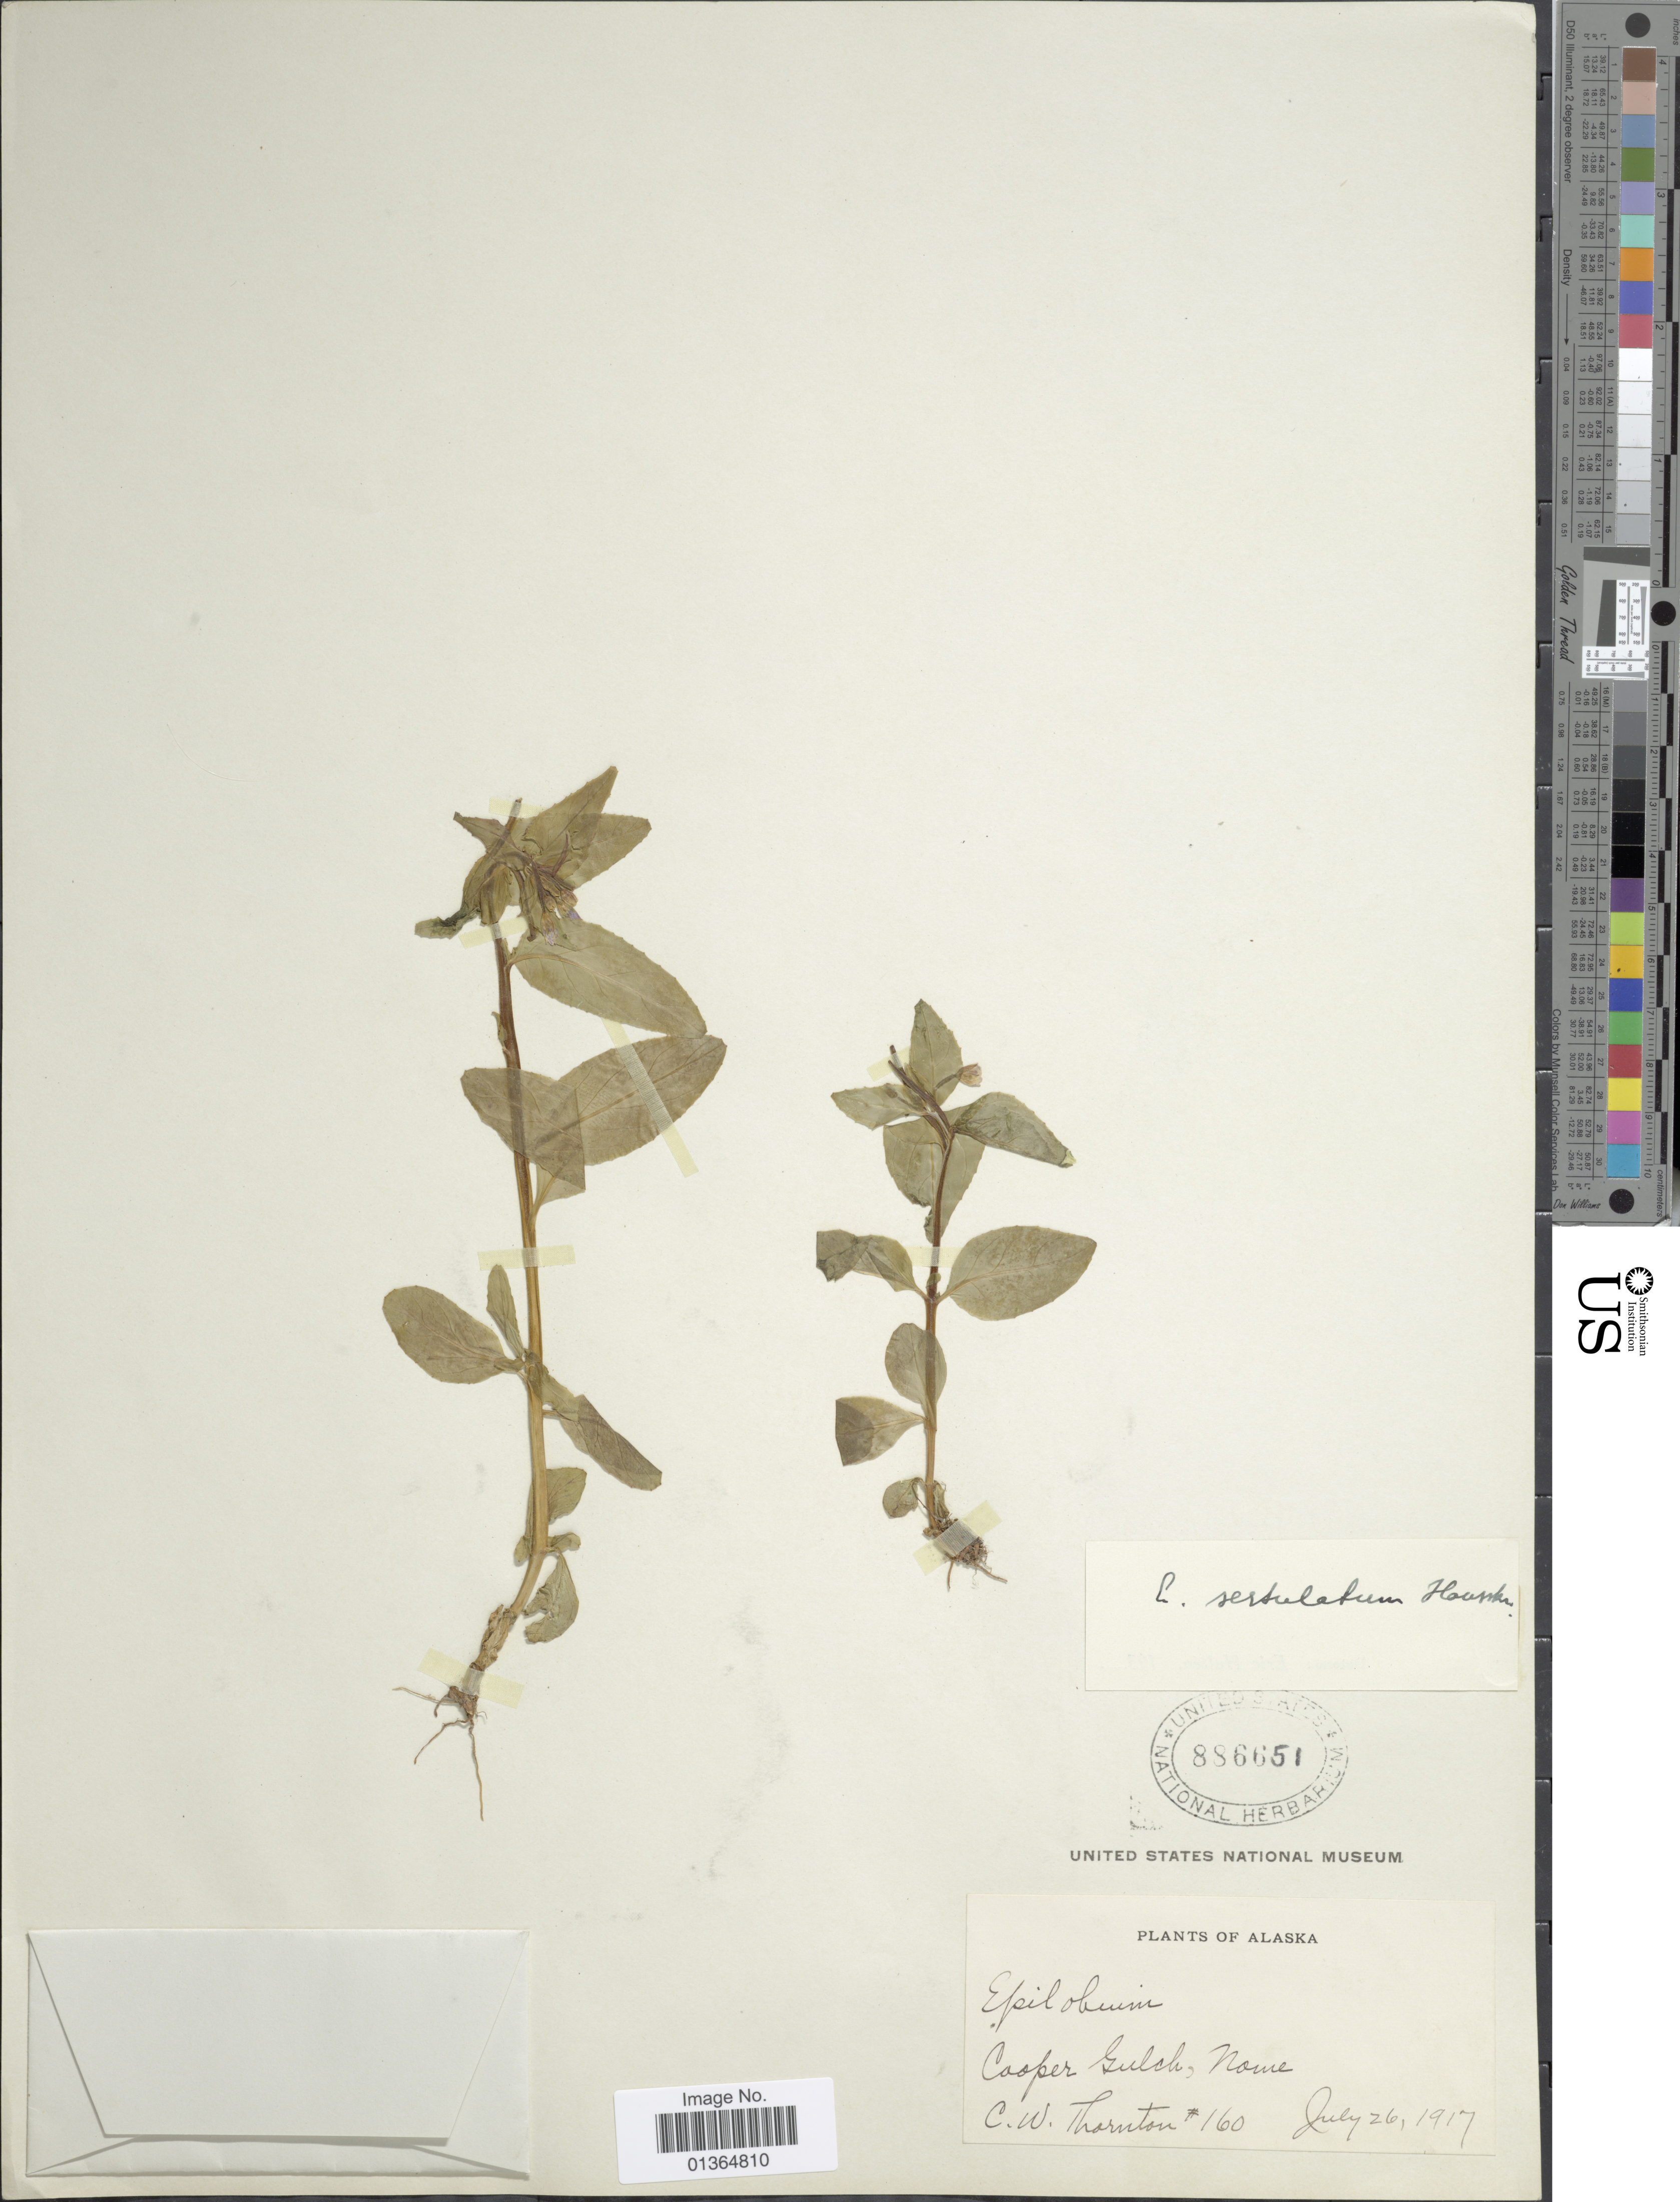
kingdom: Plantae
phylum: Tracheophyta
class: Magnoliopsida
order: Myrtales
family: Onagraceae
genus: Epilobium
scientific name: Epilobium hornemannii subsp. behringianum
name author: (Hausskn.) Hoch & P.H. Raven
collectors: C. Thornton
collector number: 160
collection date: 1917-07-26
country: United States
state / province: Alaska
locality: Cooper Gulch, Nome.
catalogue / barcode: US 886651